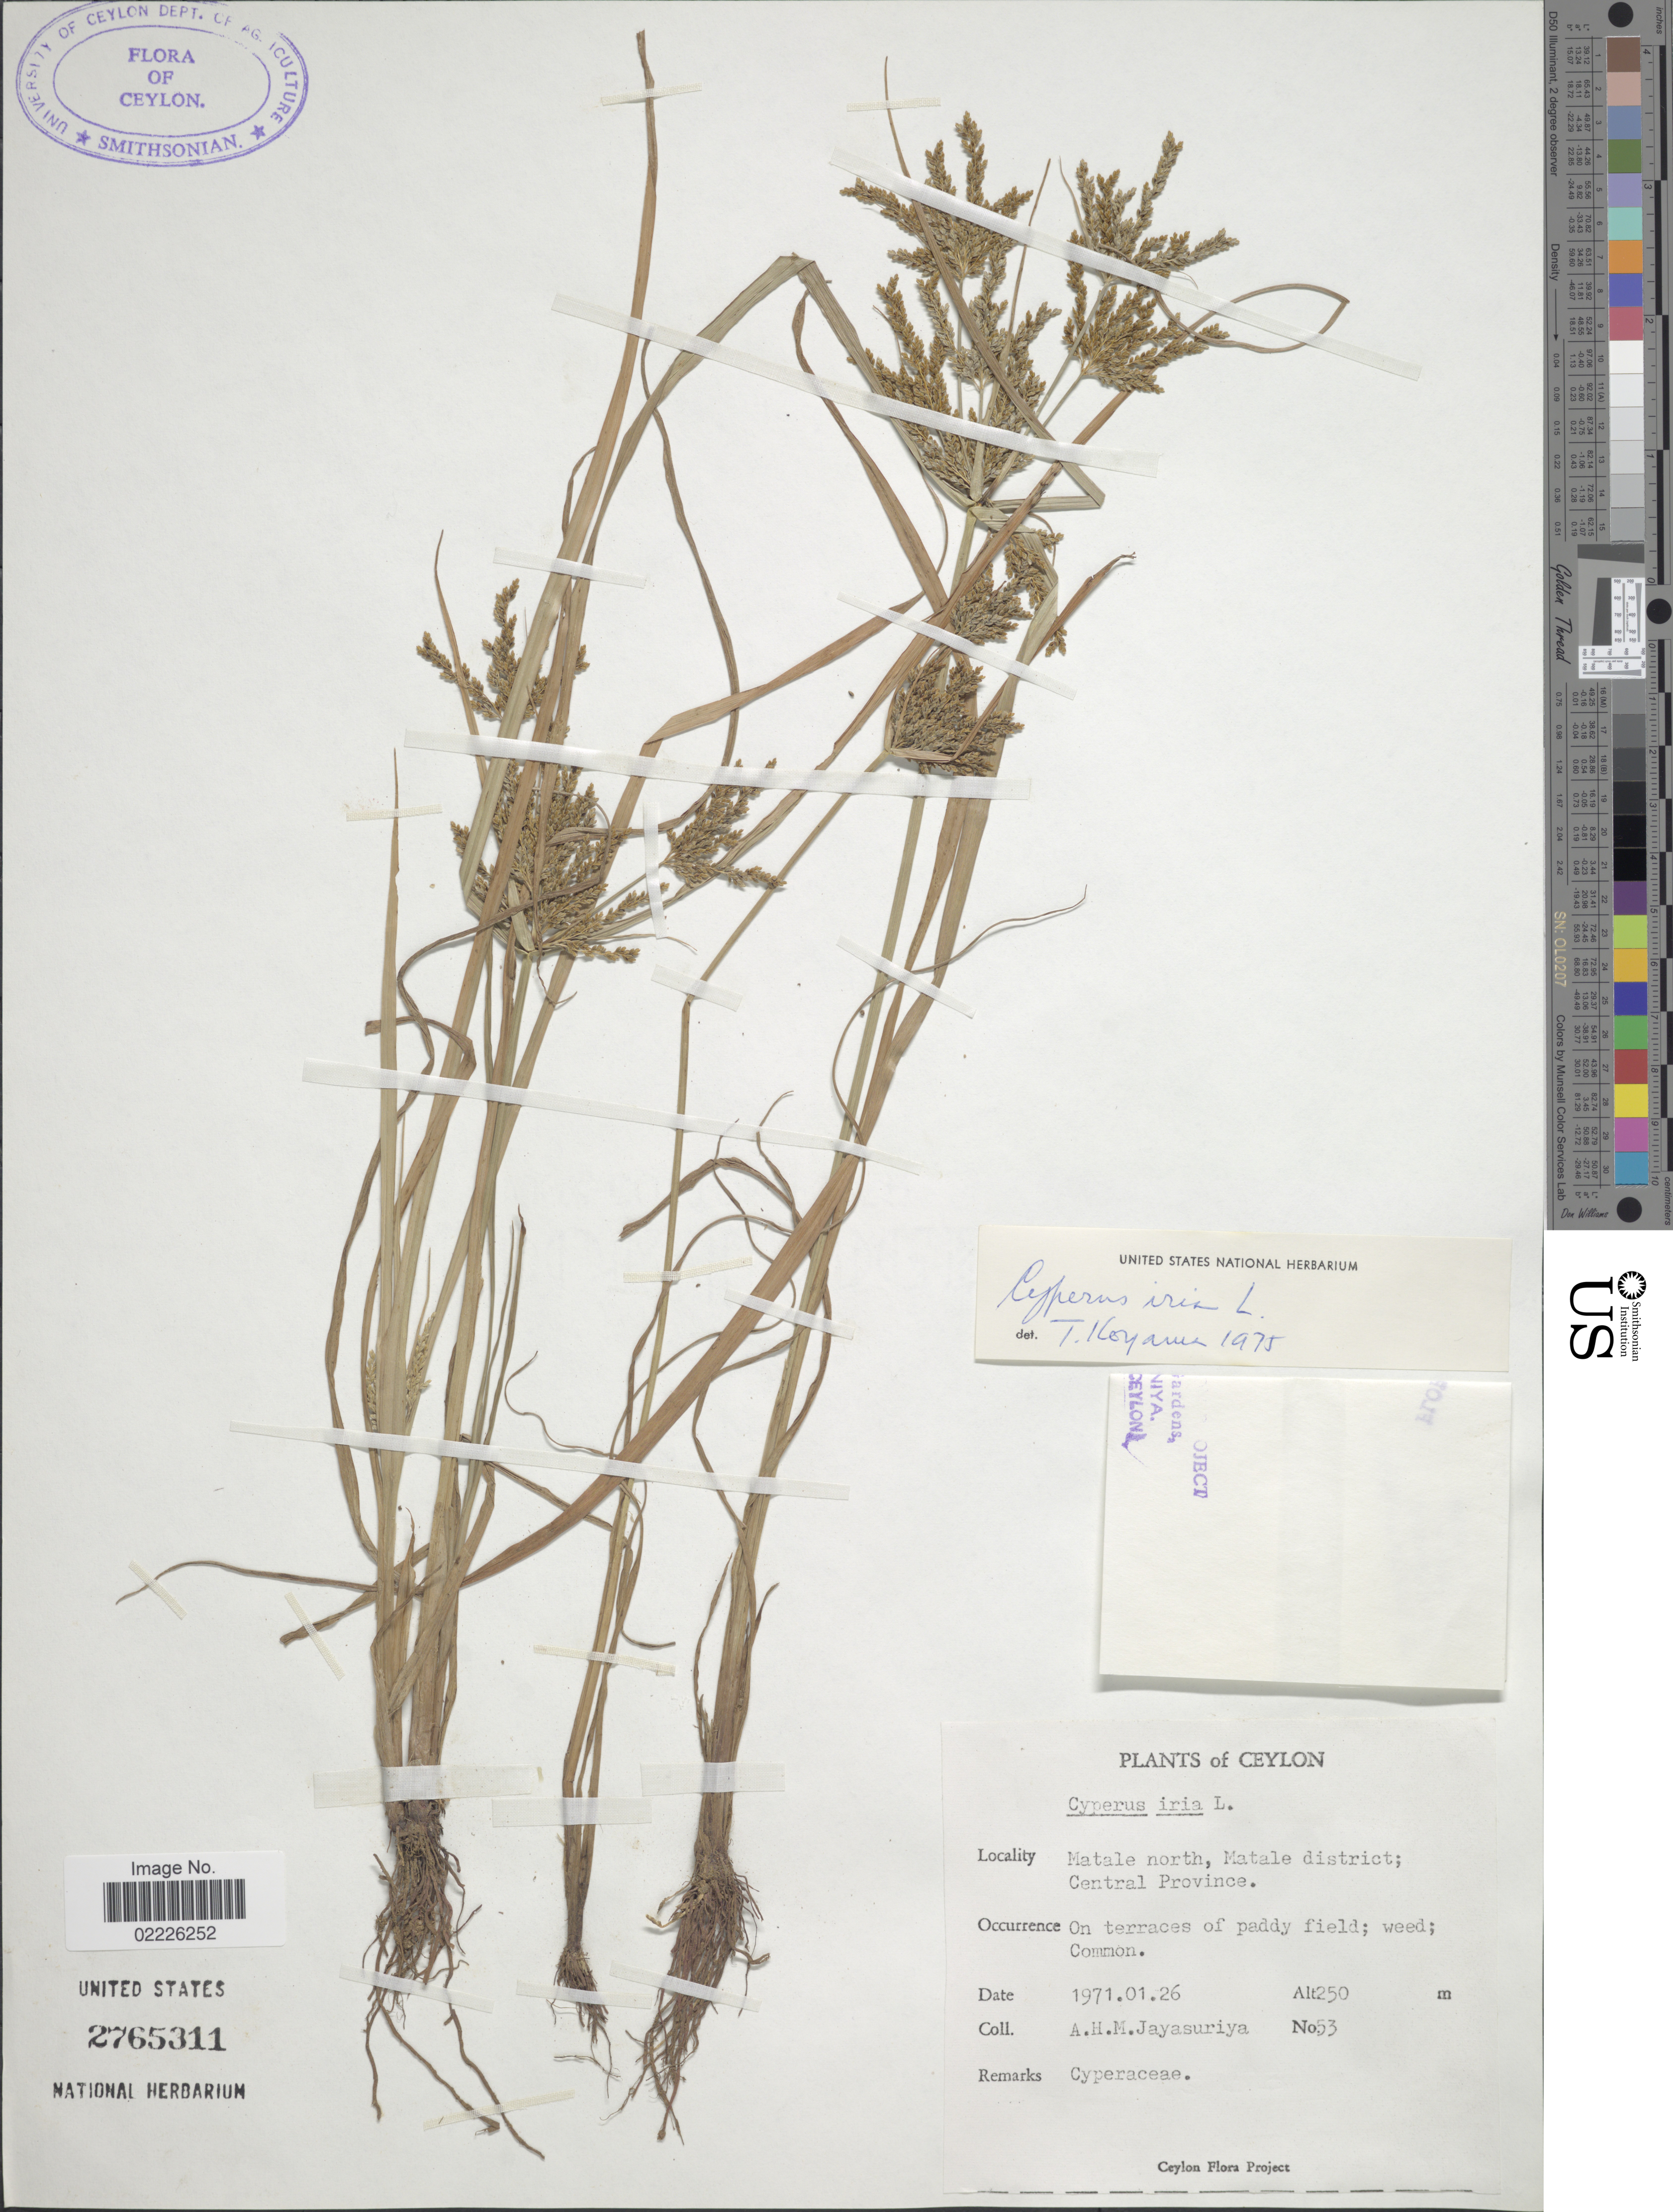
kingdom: Plantae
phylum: Tracheophyta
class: Liliopsida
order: Poales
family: Cyperaceae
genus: Cyperus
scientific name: Cyperus iria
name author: L.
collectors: A. H. Jayasuriya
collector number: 53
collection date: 1971-01-26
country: Sri Lanka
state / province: Central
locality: Ceylon, Matale north, Matale district; Central Province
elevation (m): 250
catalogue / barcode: US 2765311